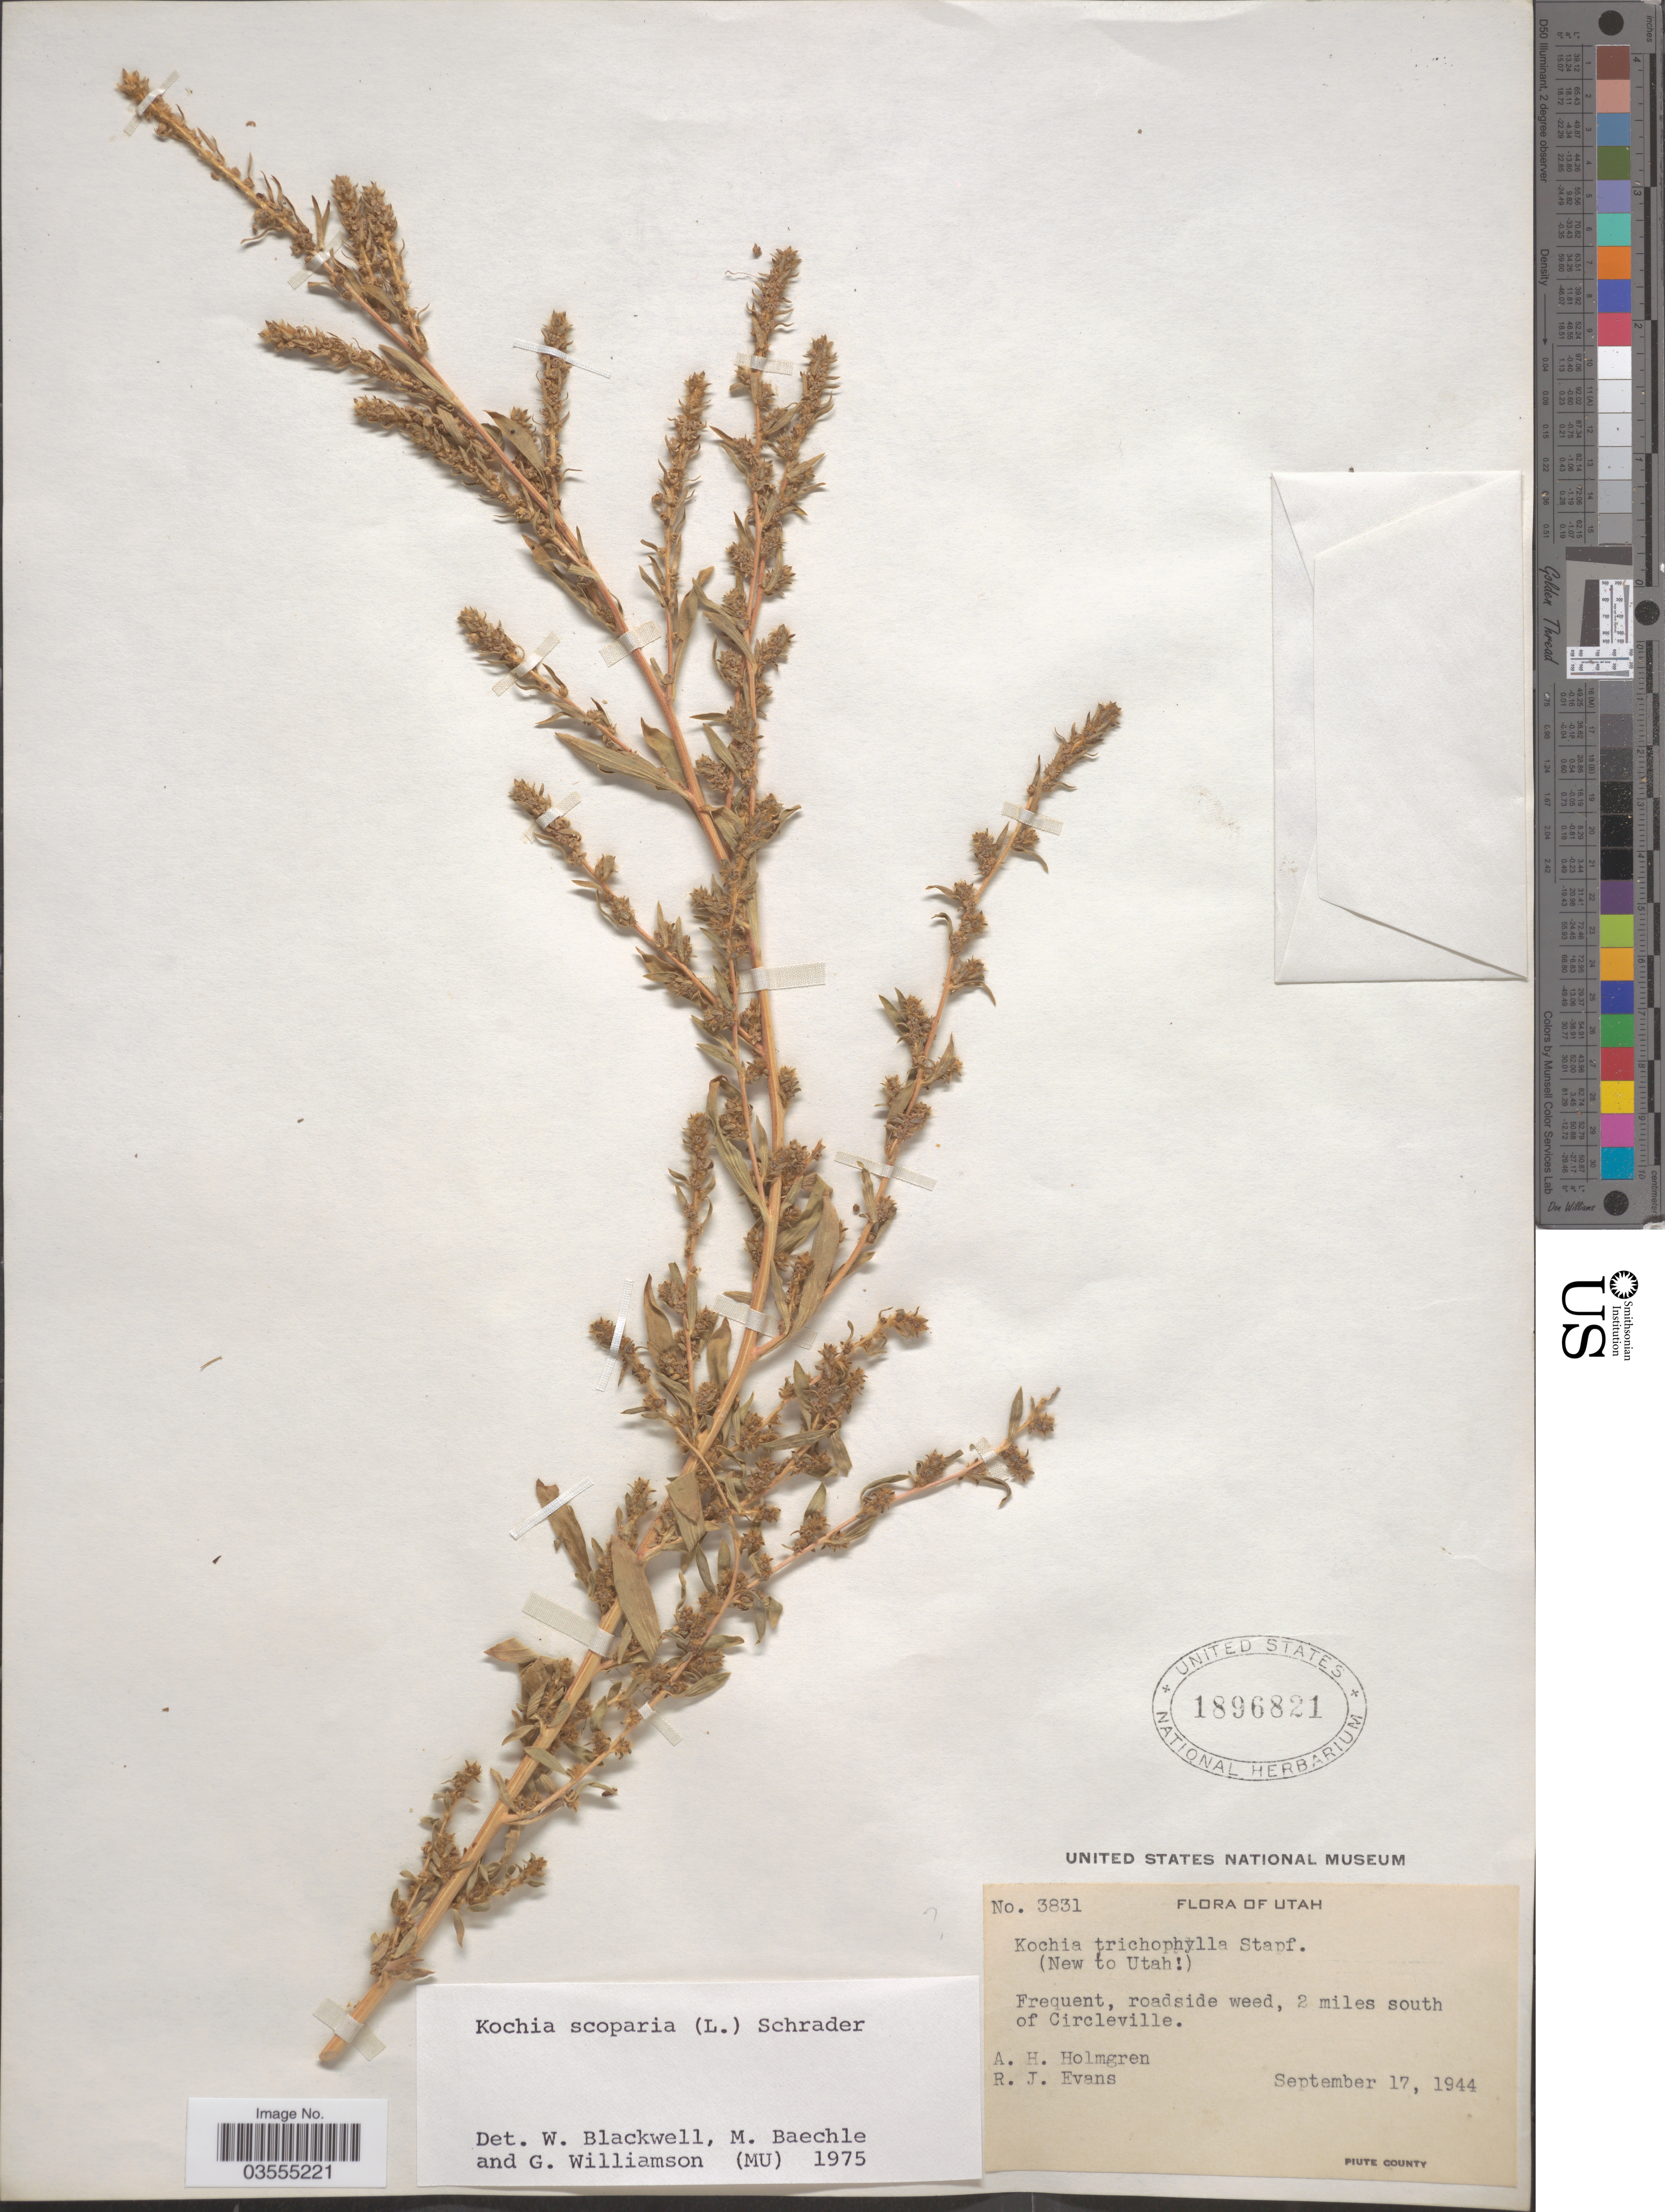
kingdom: Plantae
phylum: Tracheophyta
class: Magnoliopsida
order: Caryophyllales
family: Amaranthaceae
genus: Bassia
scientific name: Bassia scoparia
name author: (L.) Voss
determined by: U.S. National Herbarium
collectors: A. H. Holmgren & R. J. Evans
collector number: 3831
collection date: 1944-09-17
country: United States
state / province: Utah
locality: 2 miles south of Circleville. Piute County.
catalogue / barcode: US 1896821